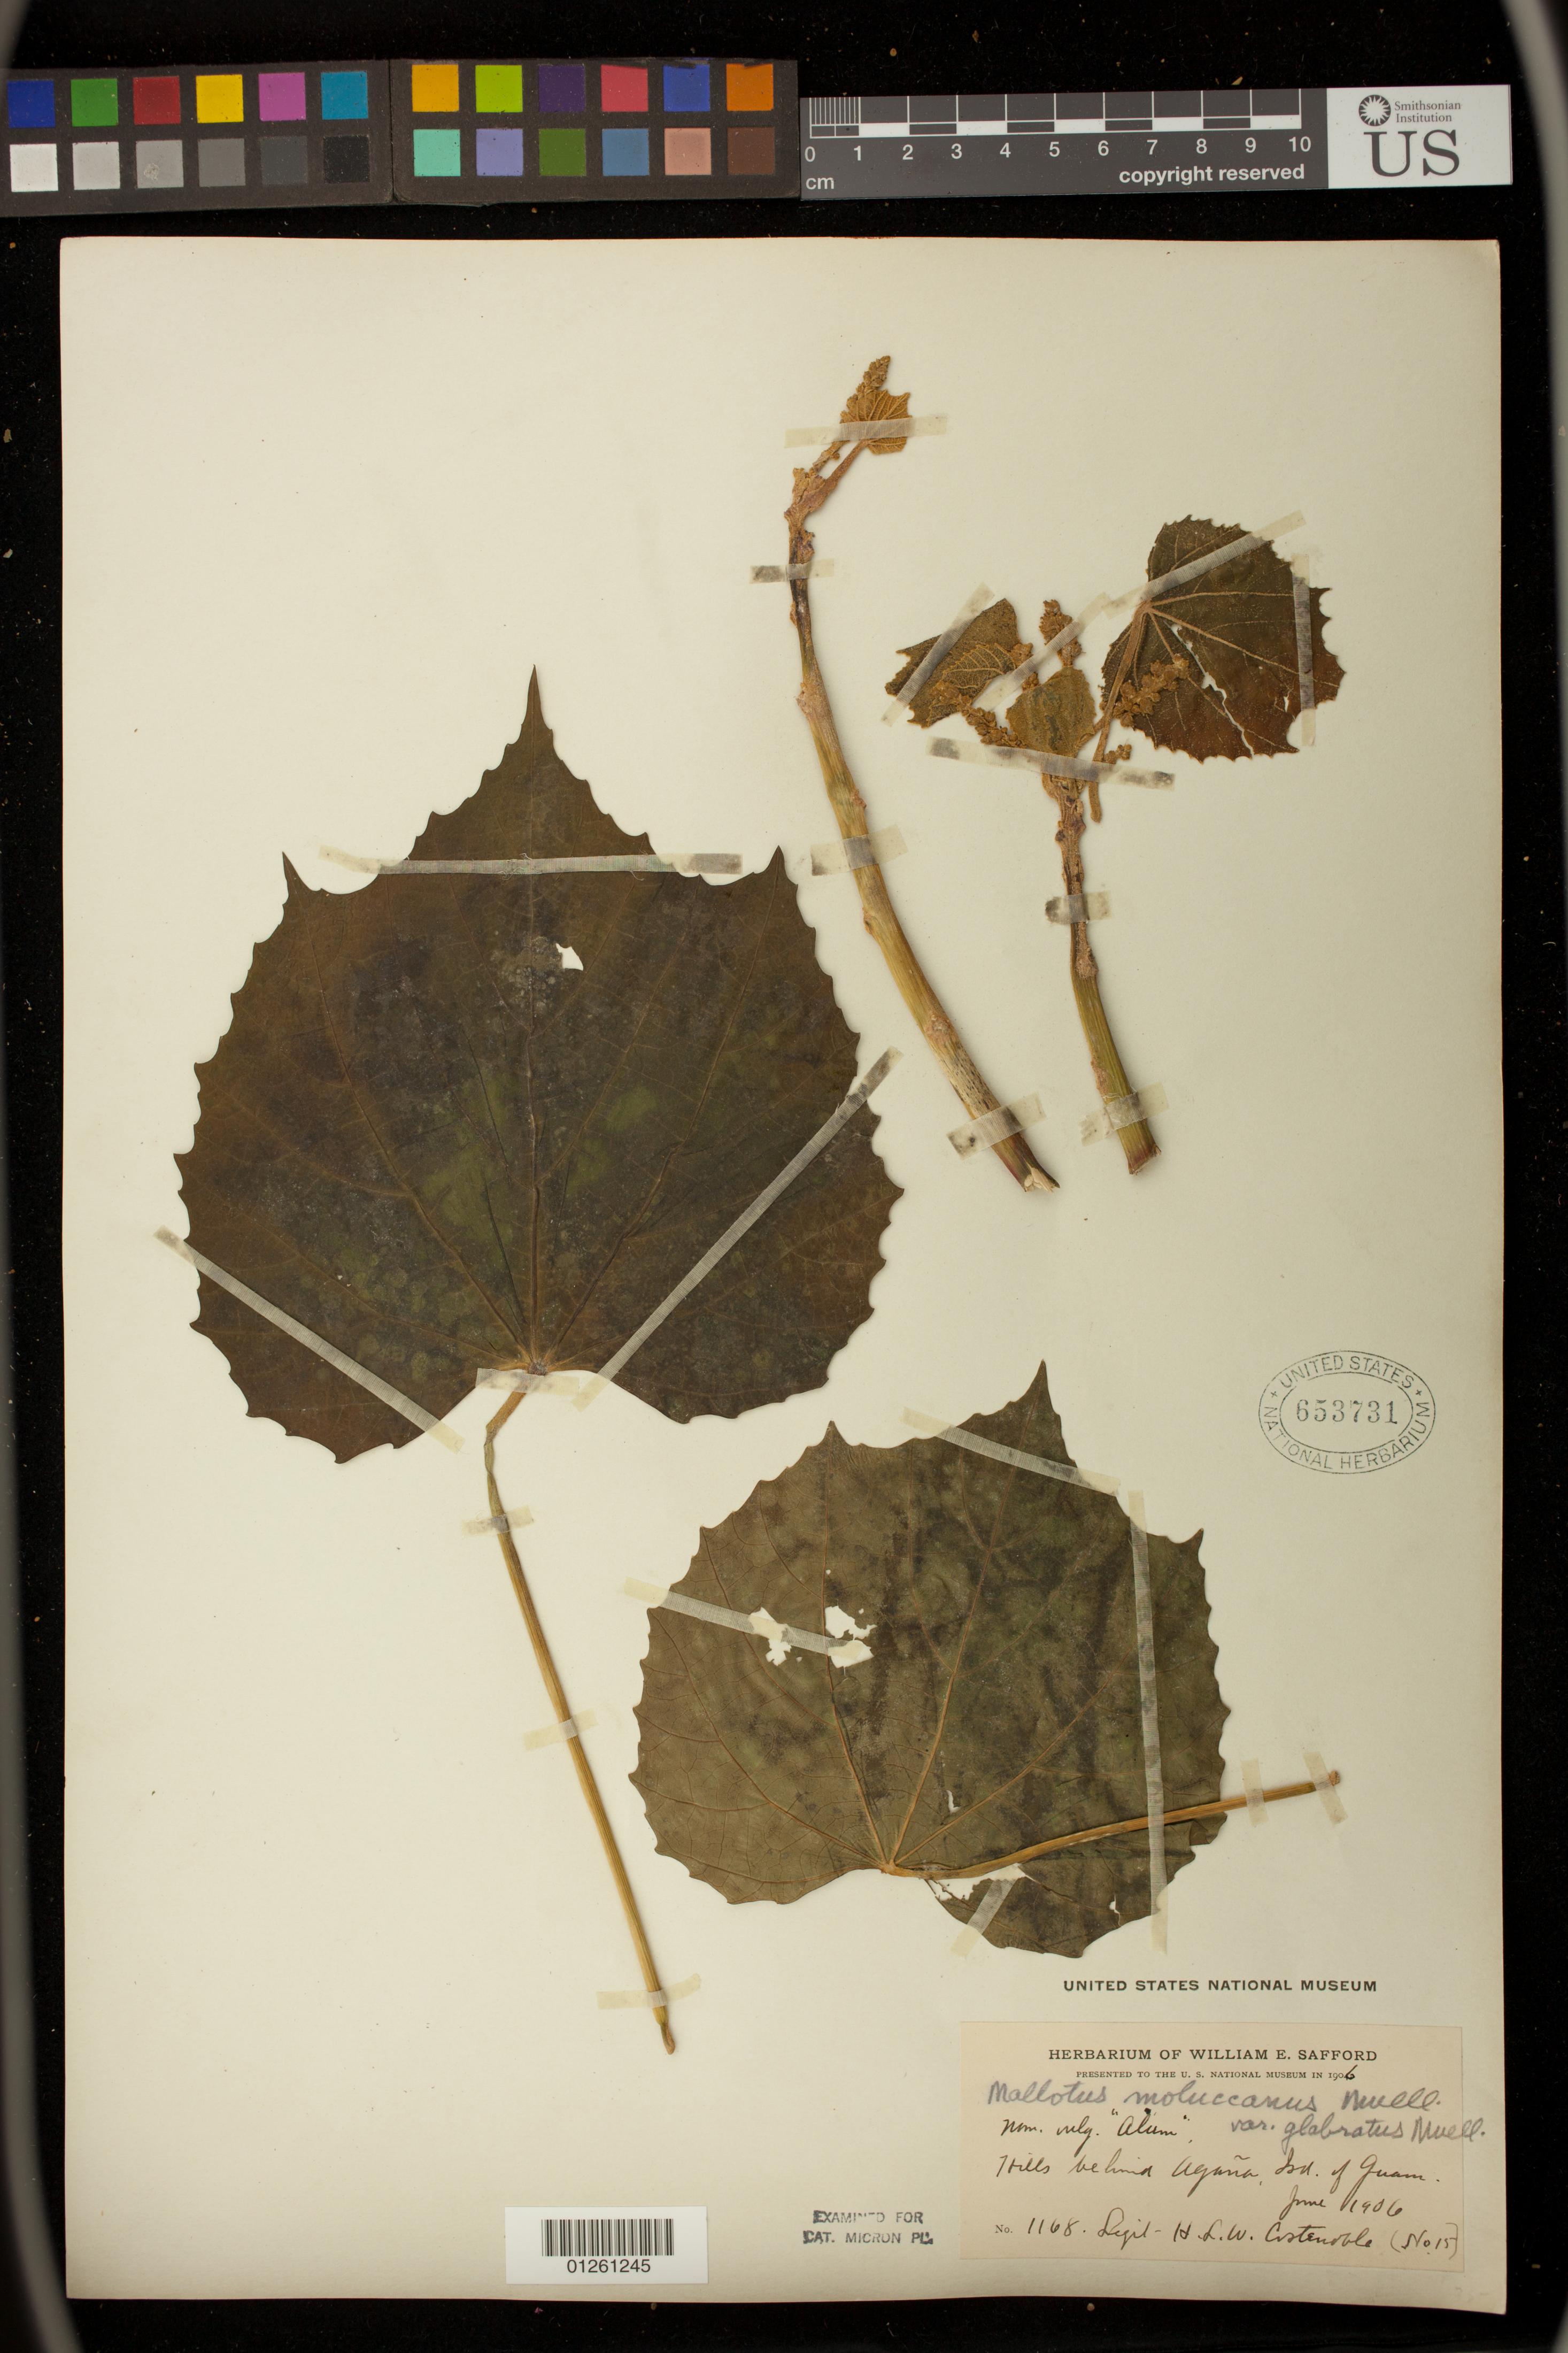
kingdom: Plantae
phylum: Tracheophyta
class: Magnoliopsida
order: Malpighiales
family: Euphorbiaceae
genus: Melanolepis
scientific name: Melanolepis multiglandulosa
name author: (Reinw. ex Blume) Rchb. f. & Zoll.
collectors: H. Costenoble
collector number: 1168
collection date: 1906-06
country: Guam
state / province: Hagatna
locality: Hills behind Agana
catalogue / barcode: US 653731